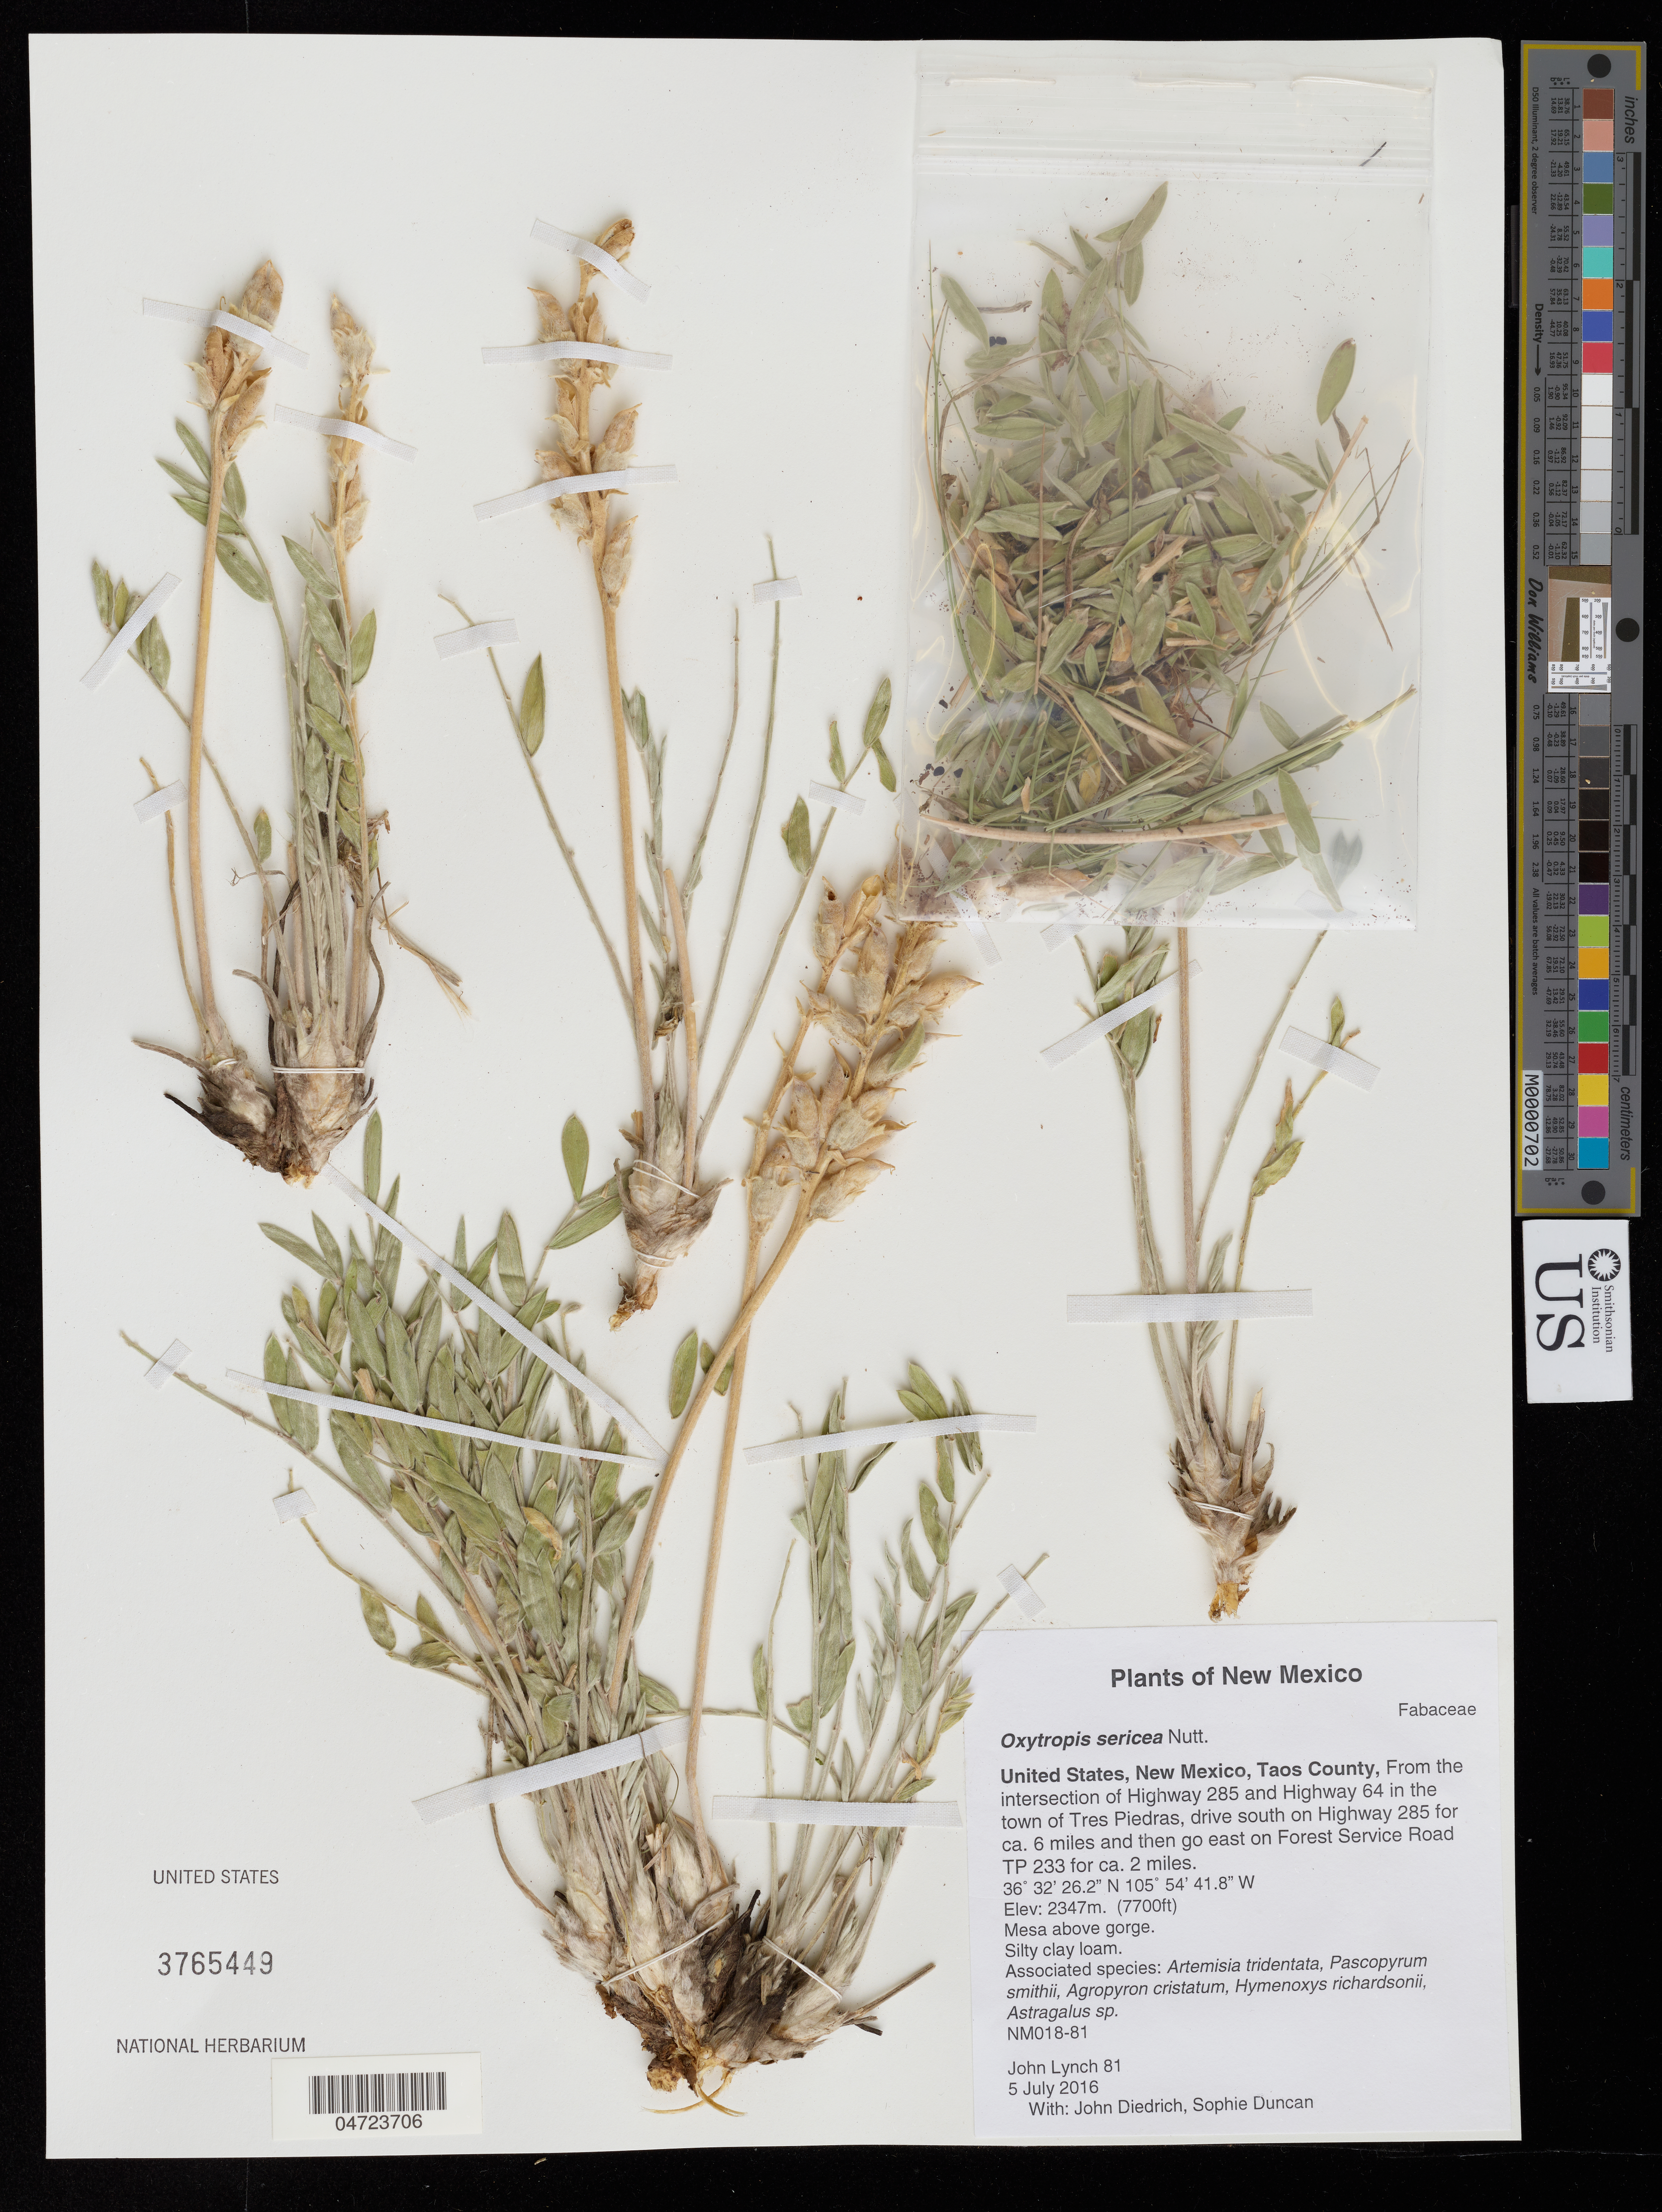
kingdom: Plantae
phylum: Tracheophyta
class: Magnoliopsida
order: Fabales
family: Fabaceae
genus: Oxytropis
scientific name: Oxytropis sericea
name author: Nutt.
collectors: J. Lynch, J. Diedrich & S. Duncan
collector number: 81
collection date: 2016-07-05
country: United States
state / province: New Mexico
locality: Taos County, From the intersection of Highway 285 and Highway 64 in the town of Tres Piedras, drive south on Highway 285 for ca. 6 miles and then go east on Forest Service Road TP 233 for ca. 2 miles.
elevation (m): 2347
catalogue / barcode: US 3765449